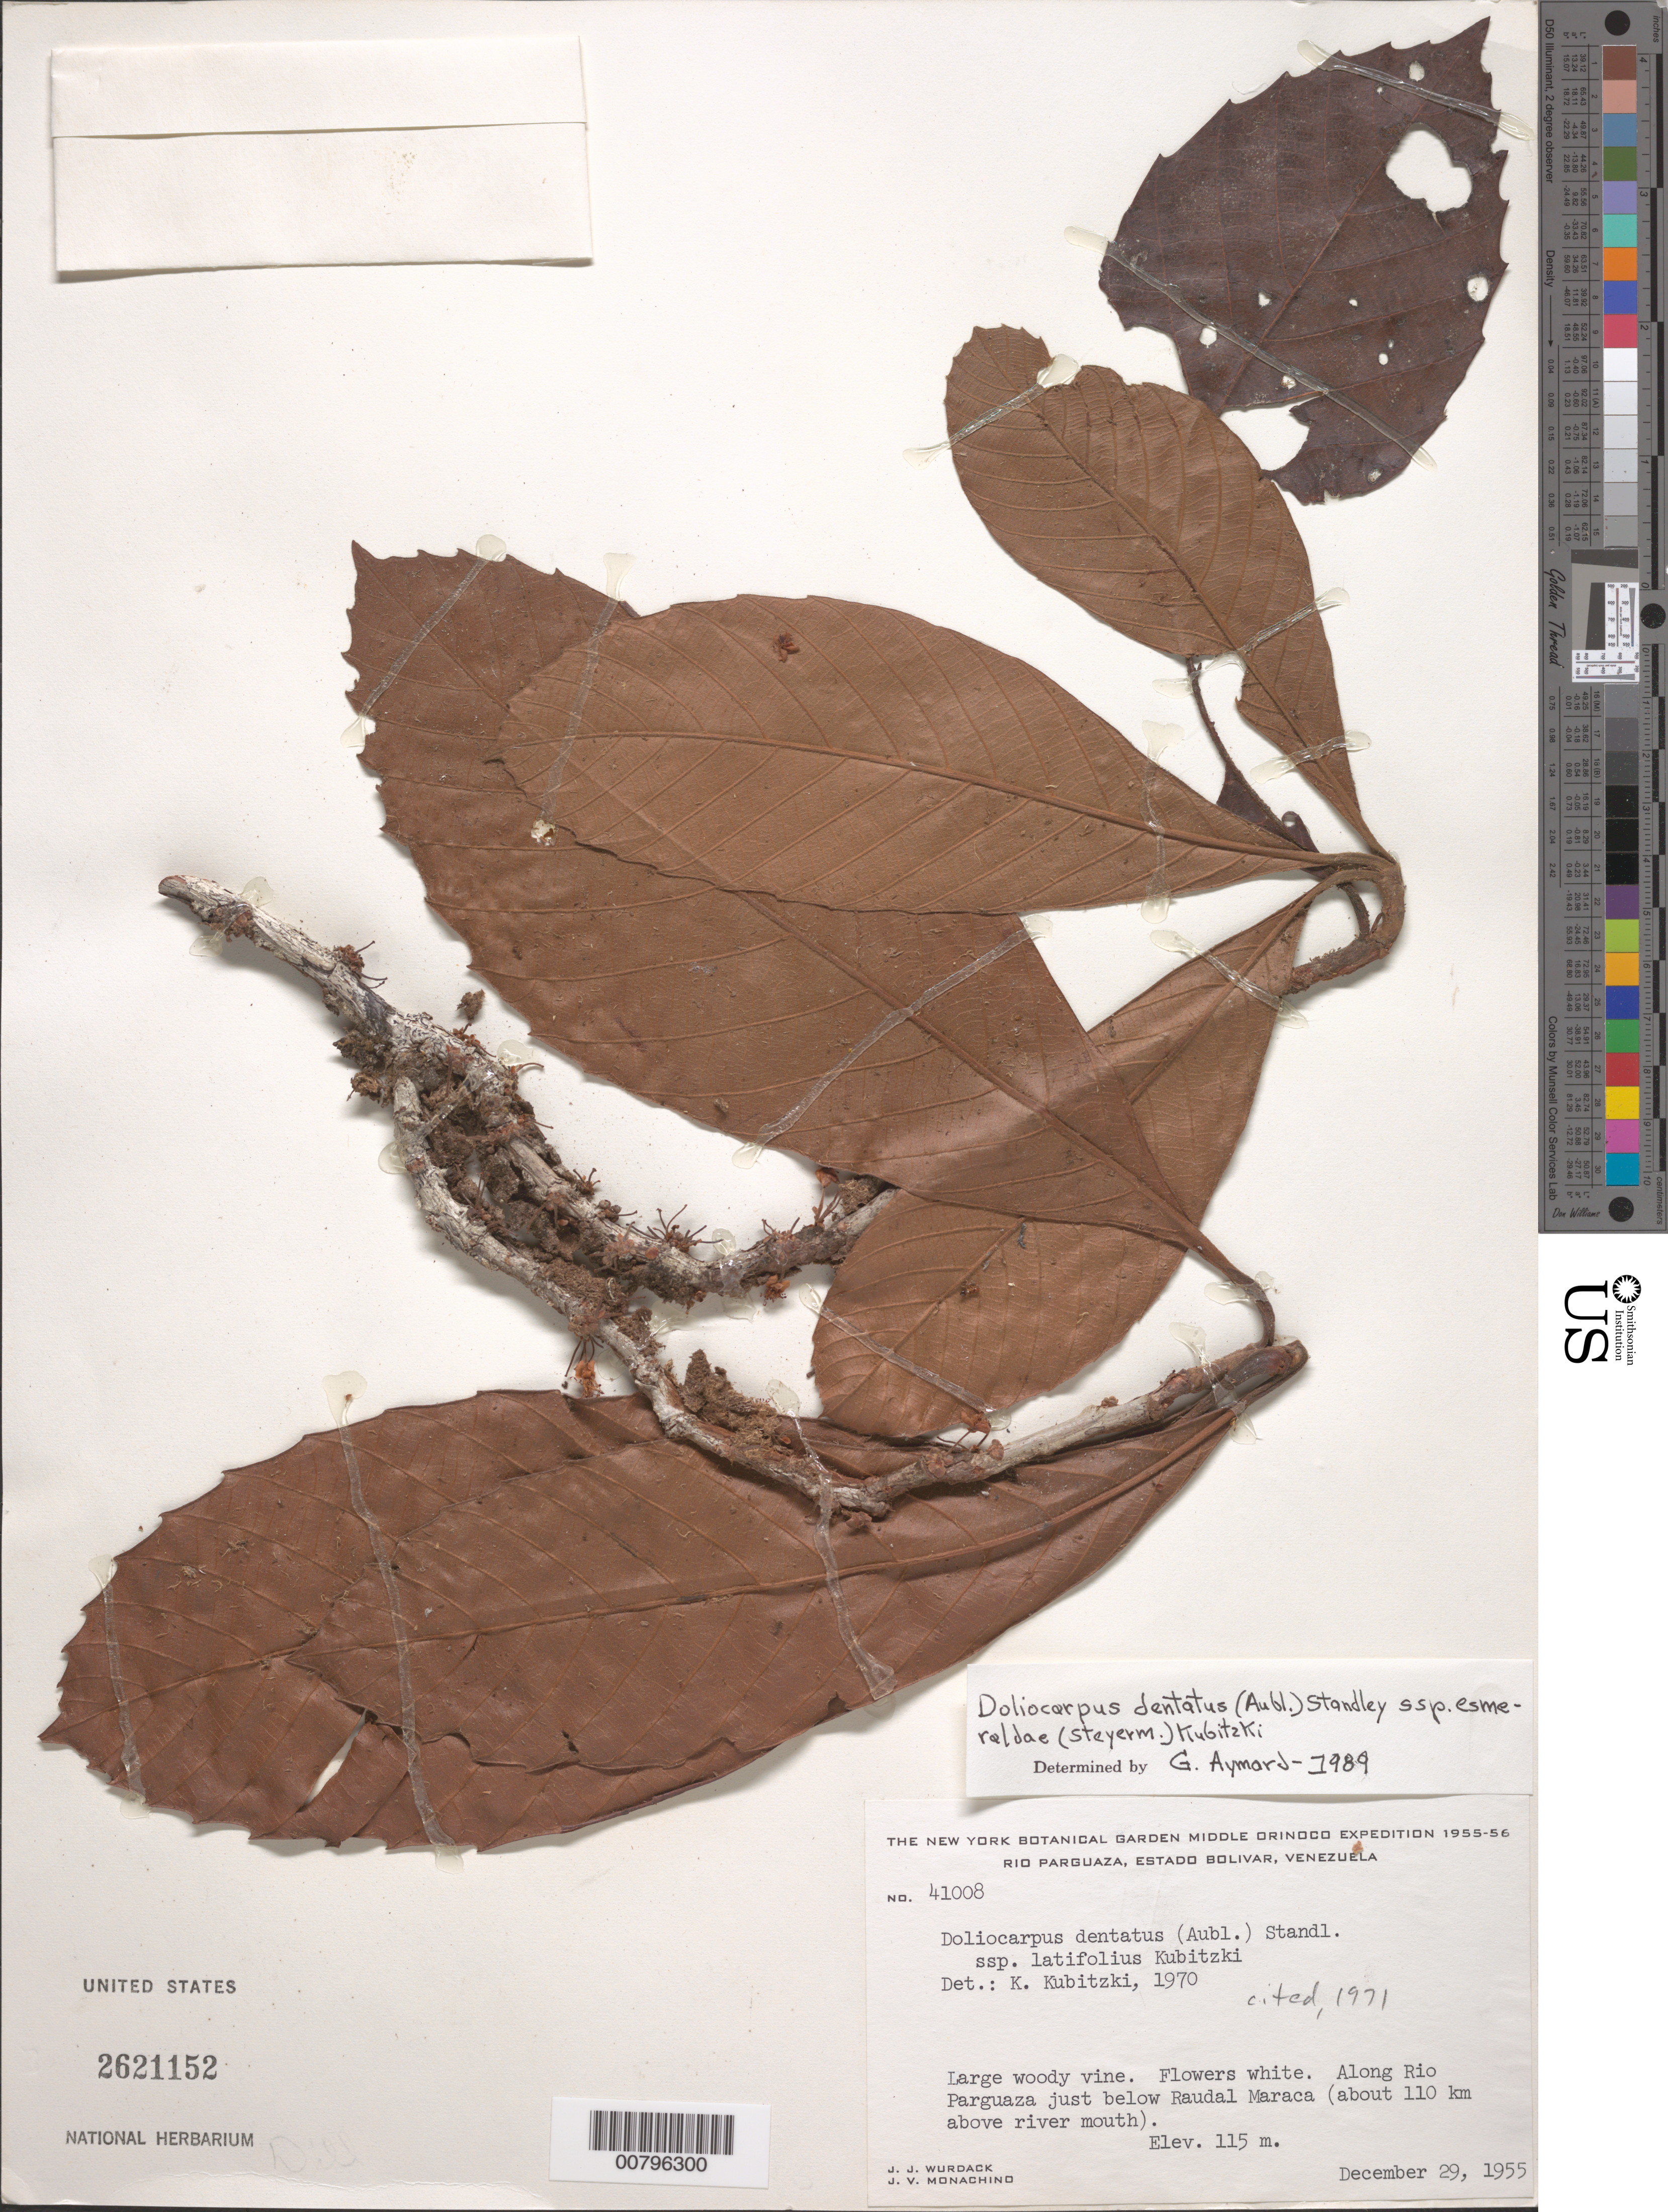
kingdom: Plantae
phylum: Tracheophyta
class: Magnoliopsida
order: Dilleniales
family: Dilleniaceae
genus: Doliocarpus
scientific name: Doliocarpus dentatus subsp. esmeraldae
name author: (Steyerm.) Kubitzki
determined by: Aymard C., G. A., (PORT), Univ. Nac. Exp. de los Llanos Ezequiel Zamora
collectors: J. J. Wurdack & J. V. Monachino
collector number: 41008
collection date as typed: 29-Dec-55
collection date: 1955-12-29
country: Venezuela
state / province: Bolívar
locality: Río Parguaza, just below Raudal Maraca (about 110 river km from mouth)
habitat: Along river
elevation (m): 115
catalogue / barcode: US 2621152